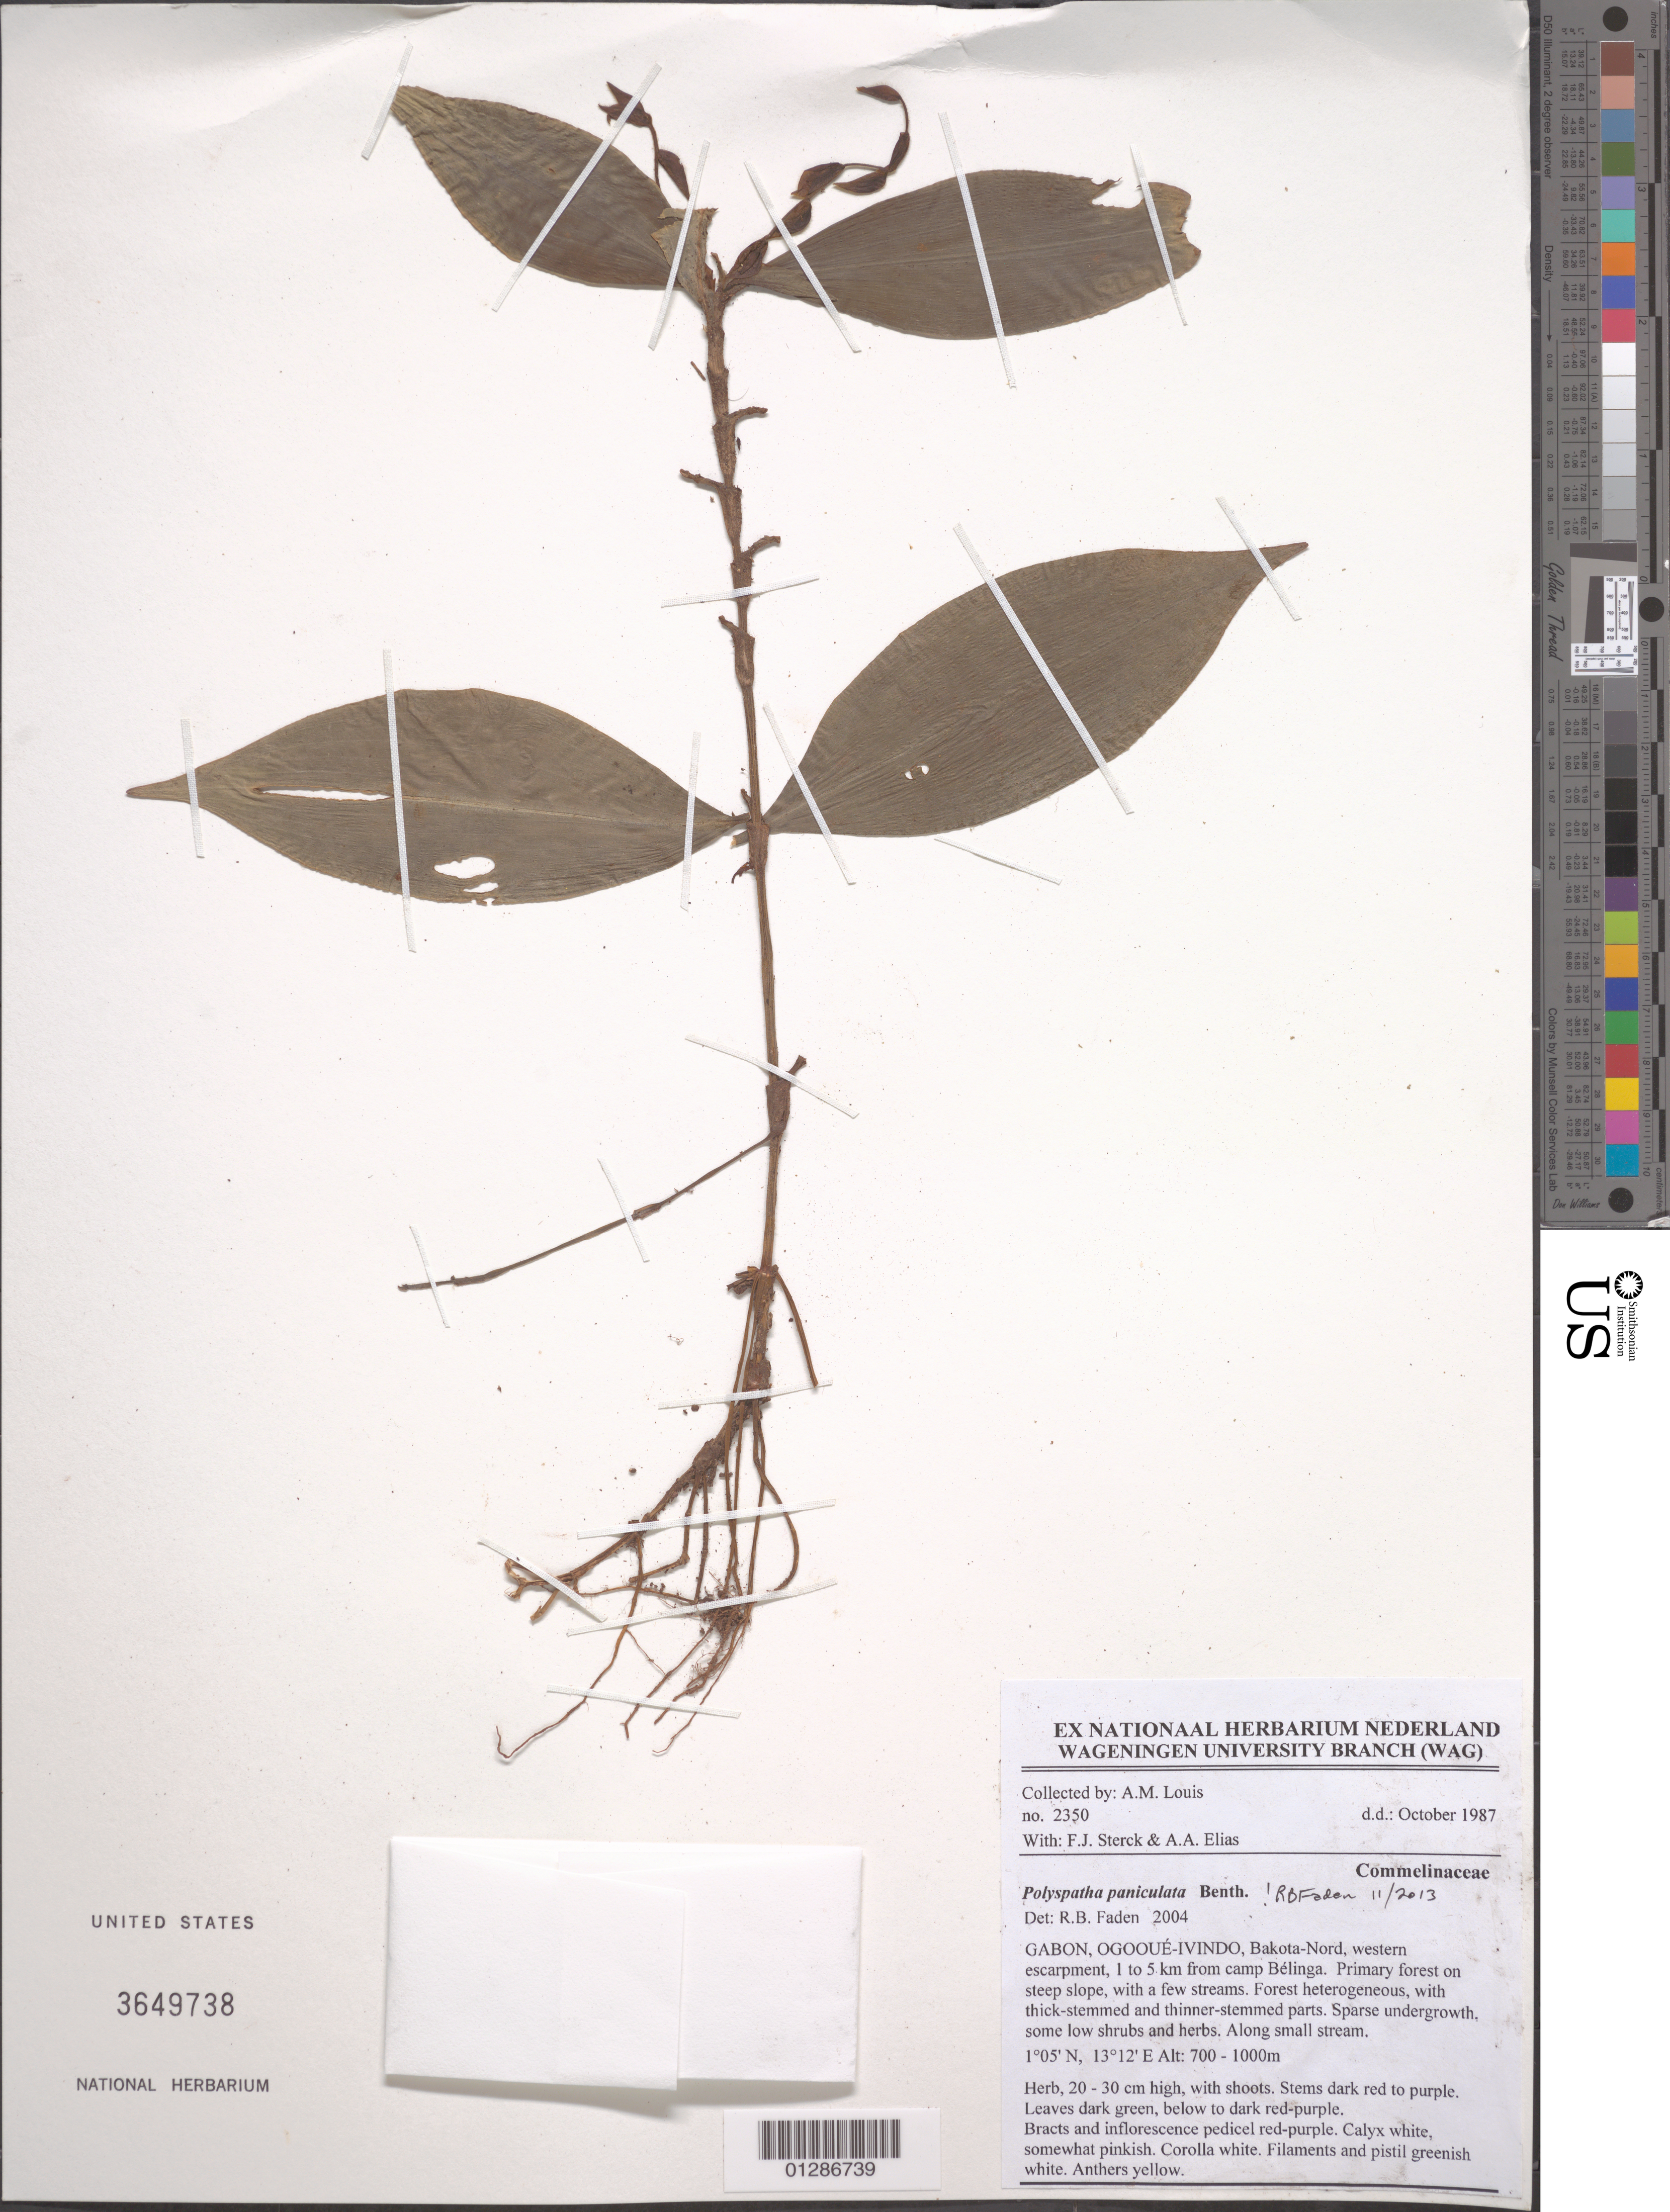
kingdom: Plantae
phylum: Tracheophyta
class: Liliopsida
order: Commelinales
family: Commelinaceae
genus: Polyspatha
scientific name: Polyspatha paniculata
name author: Benth.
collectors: A. Louis, F. Sterck & A. Elias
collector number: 2350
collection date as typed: Oct 1987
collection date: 1987-10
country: Gabon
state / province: Ogooué-Ivindo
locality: Bakota-Nord, western escarpment, 1 to 5 km from camp Belinga.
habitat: Herb.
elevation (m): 700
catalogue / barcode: US 3649738